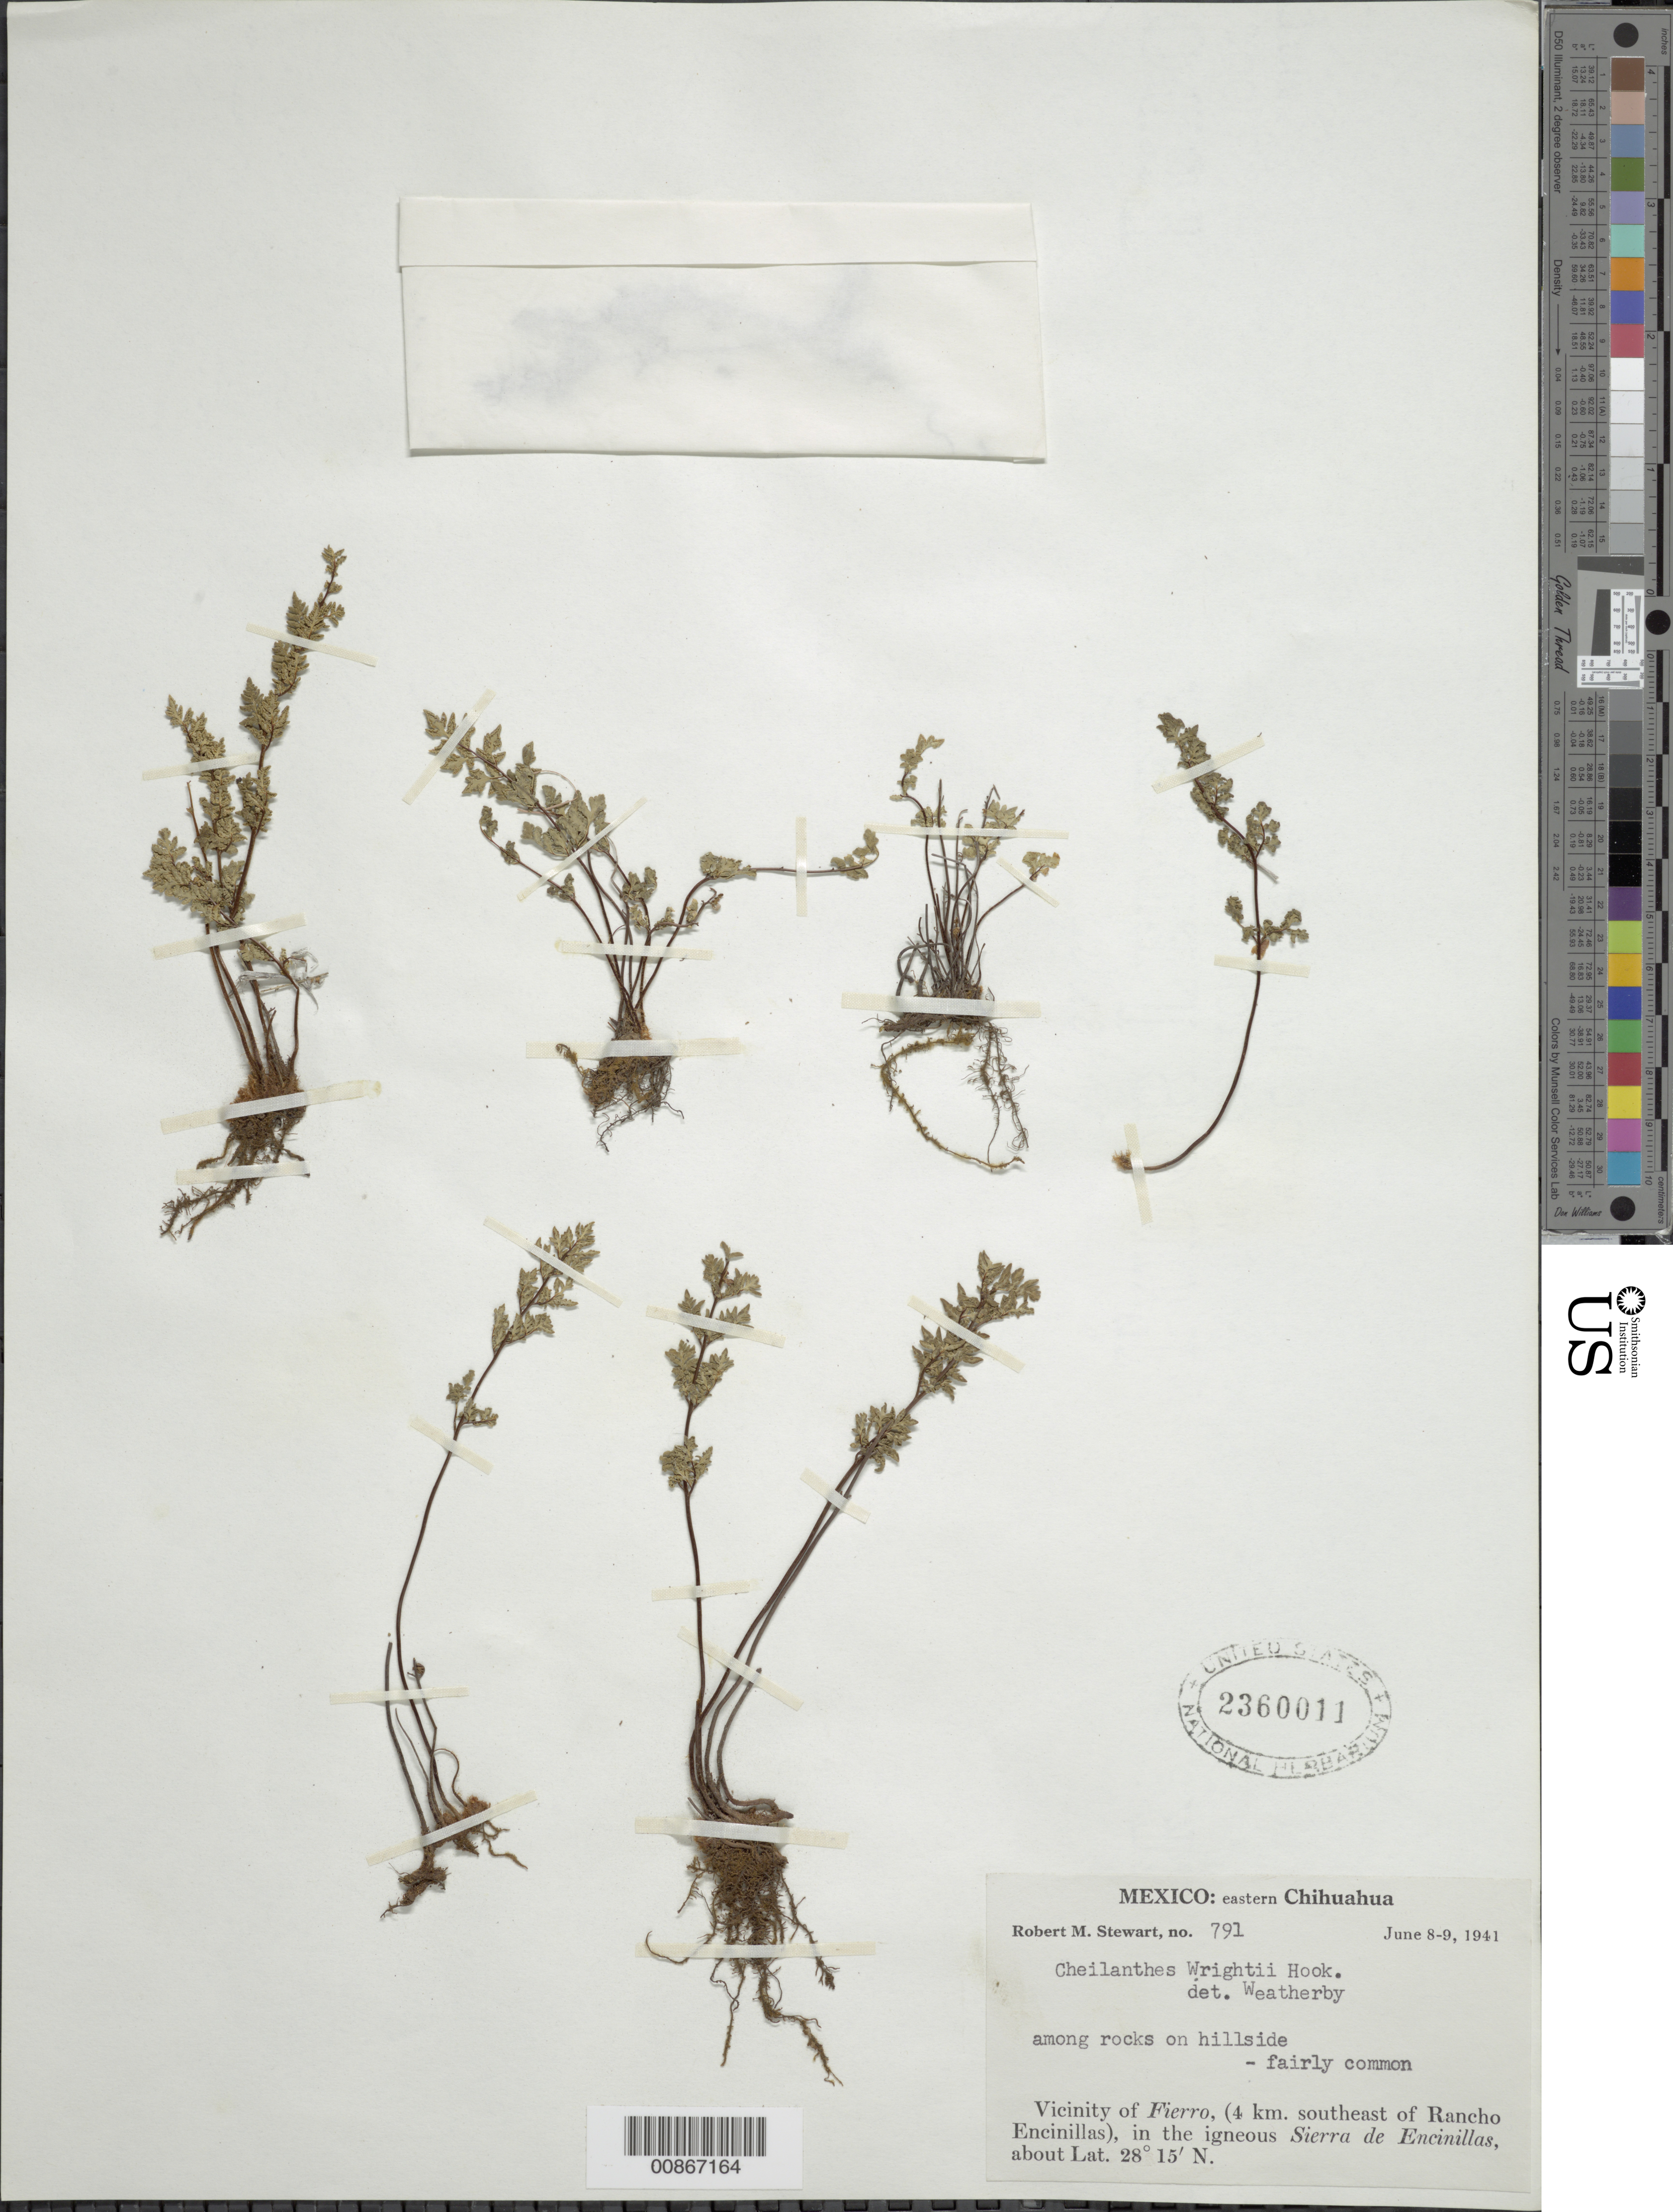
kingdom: Plantae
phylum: Tracheophyta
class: Polypodiopsida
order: Polypodiales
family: Pteridaceae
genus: Cheilanthes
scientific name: Cheilanthes wrightii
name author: Hook.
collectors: R. M. Stewart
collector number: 791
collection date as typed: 08 Jun 1941 to 09 Jun 1941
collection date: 1941-06-08/1941-06-09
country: Mexico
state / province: Chihuahua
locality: Eastern Chihuahua. Vicinity of Fierro, (4 km southeast of Rancho Encinillas), in the igneous Sierra de Encinillas.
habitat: Among rocks on hillside. Igneous Sierra.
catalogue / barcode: US 2360011